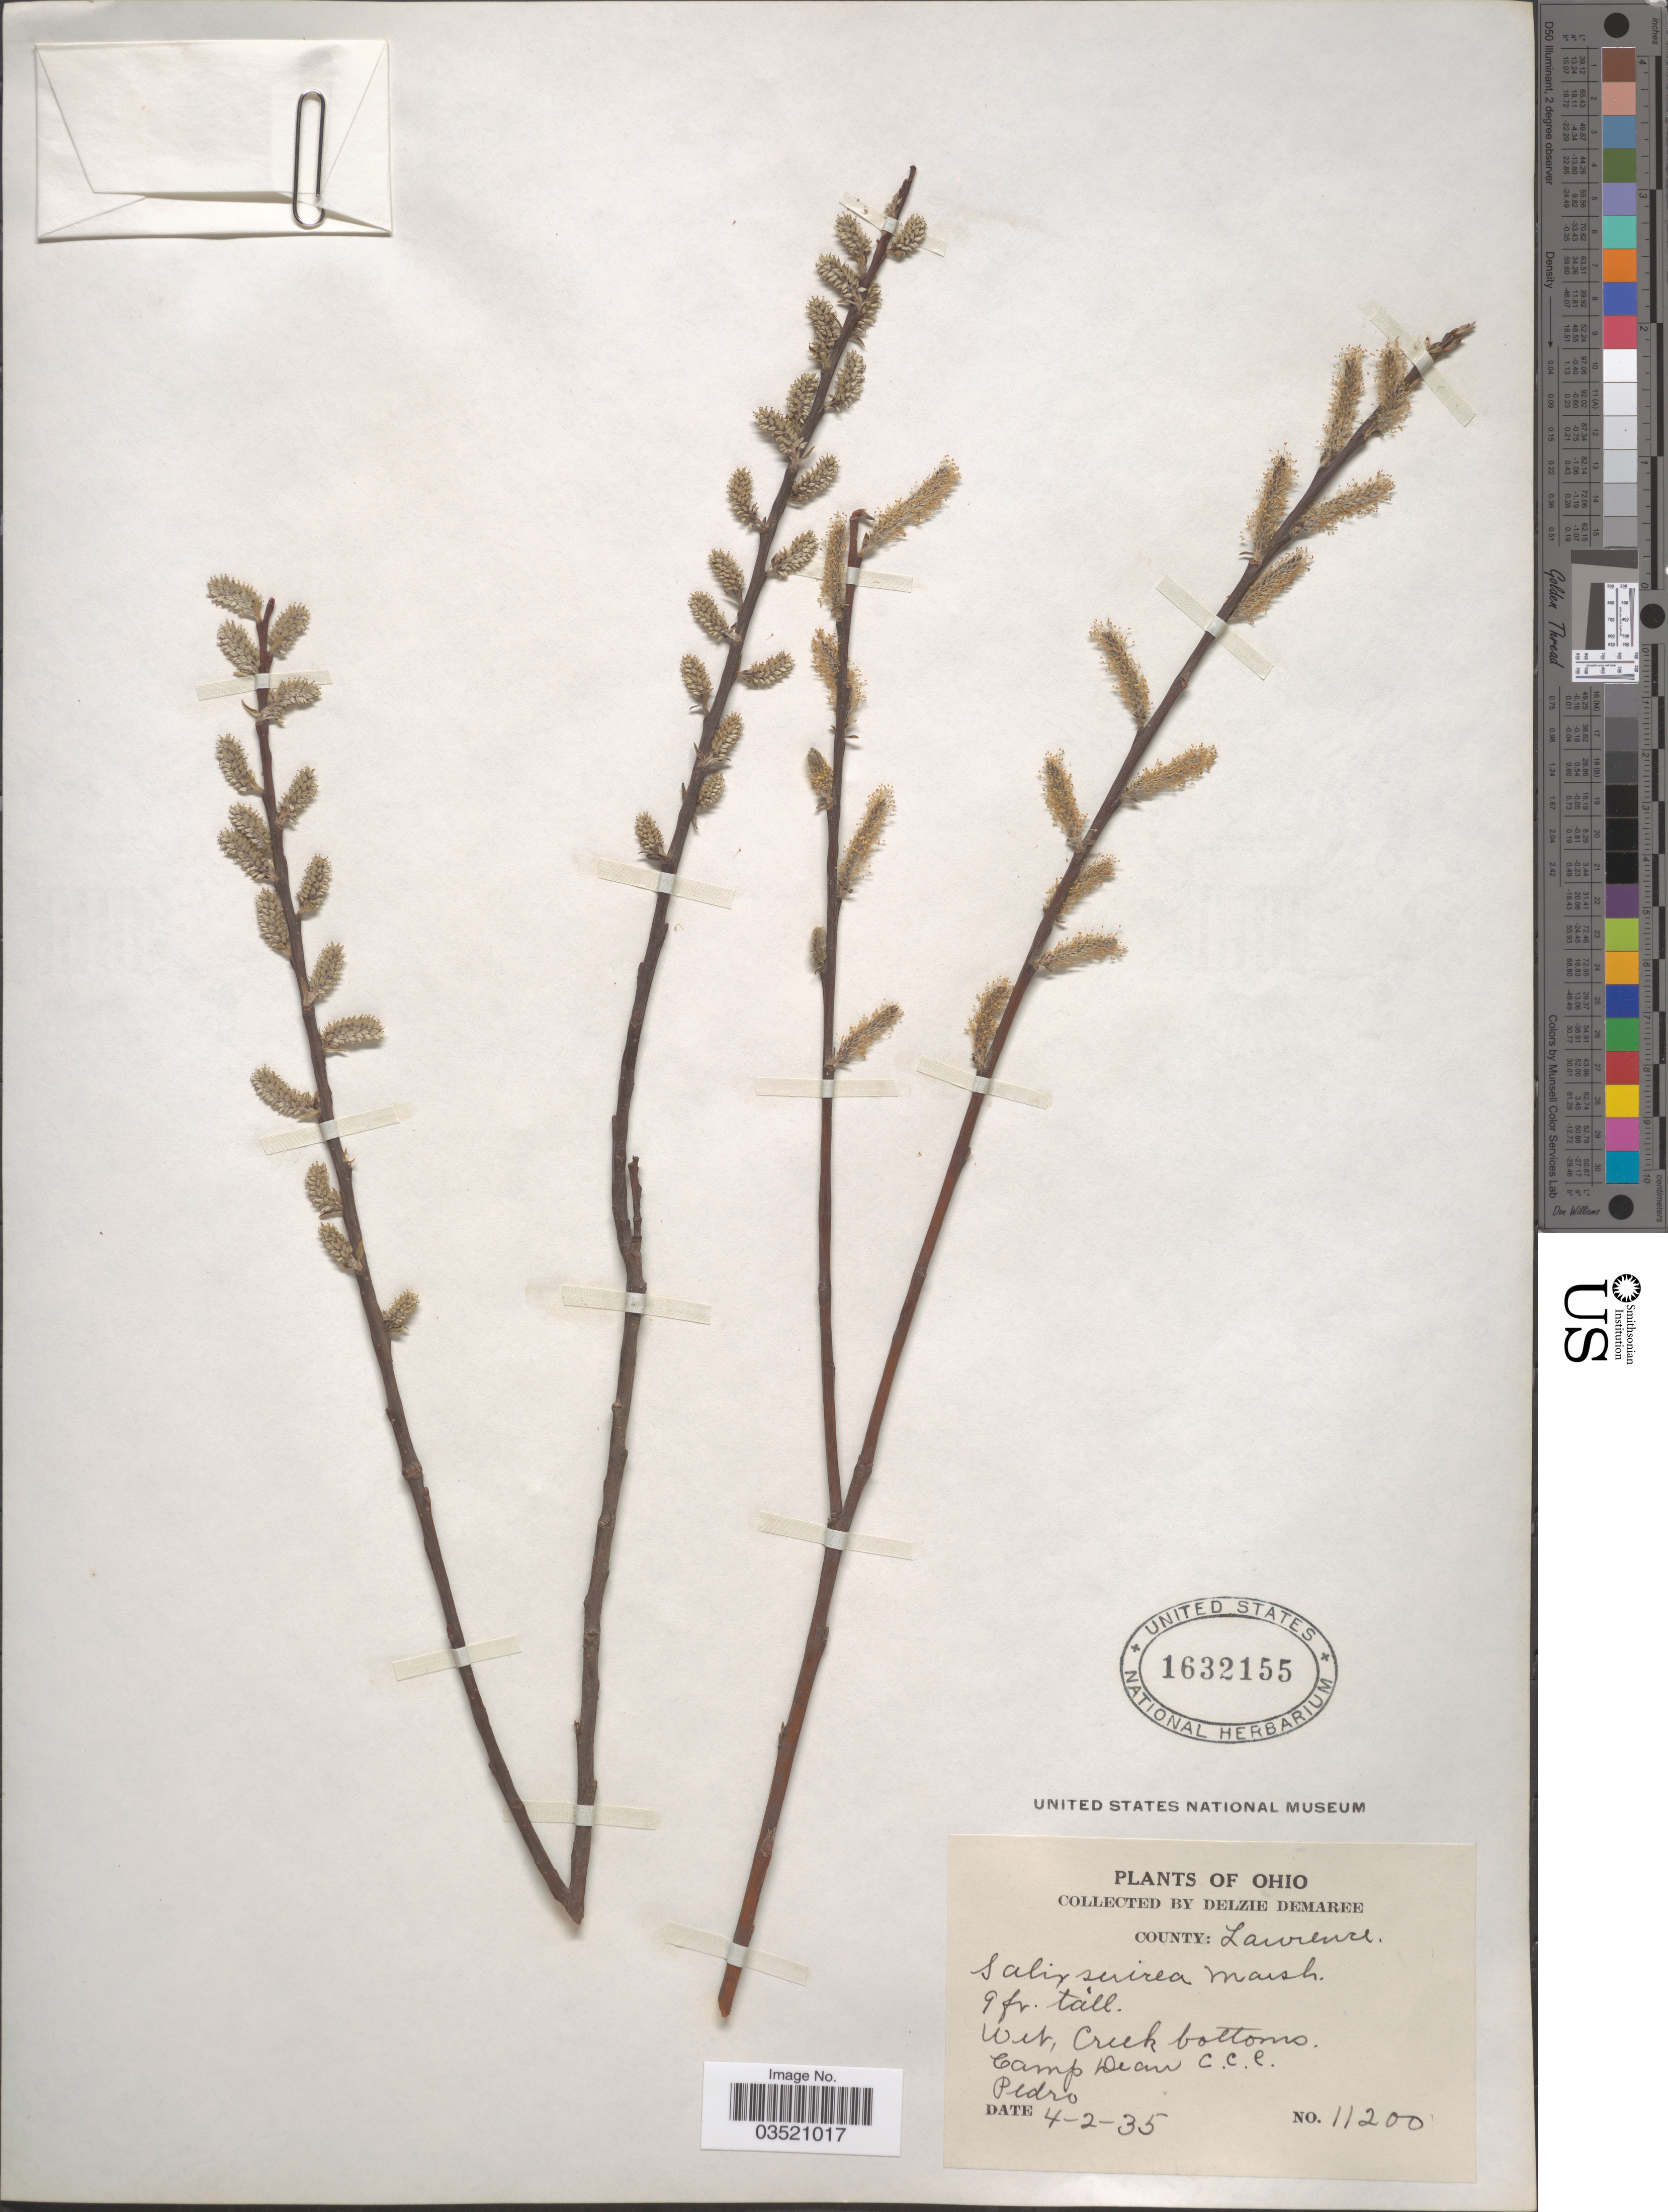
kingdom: Plantae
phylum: Tracheophyta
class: Magnoliopsida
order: Malpighiales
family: Salicaceae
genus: Salix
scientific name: Salix sericea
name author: Marshall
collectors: D. Demaree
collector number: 11200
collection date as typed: Transcribed d/m/y: 2/4/35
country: United States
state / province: Ohio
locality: County: Lawrence. Camp Dean C.C.C. Pedro.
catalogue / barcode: US 1632155